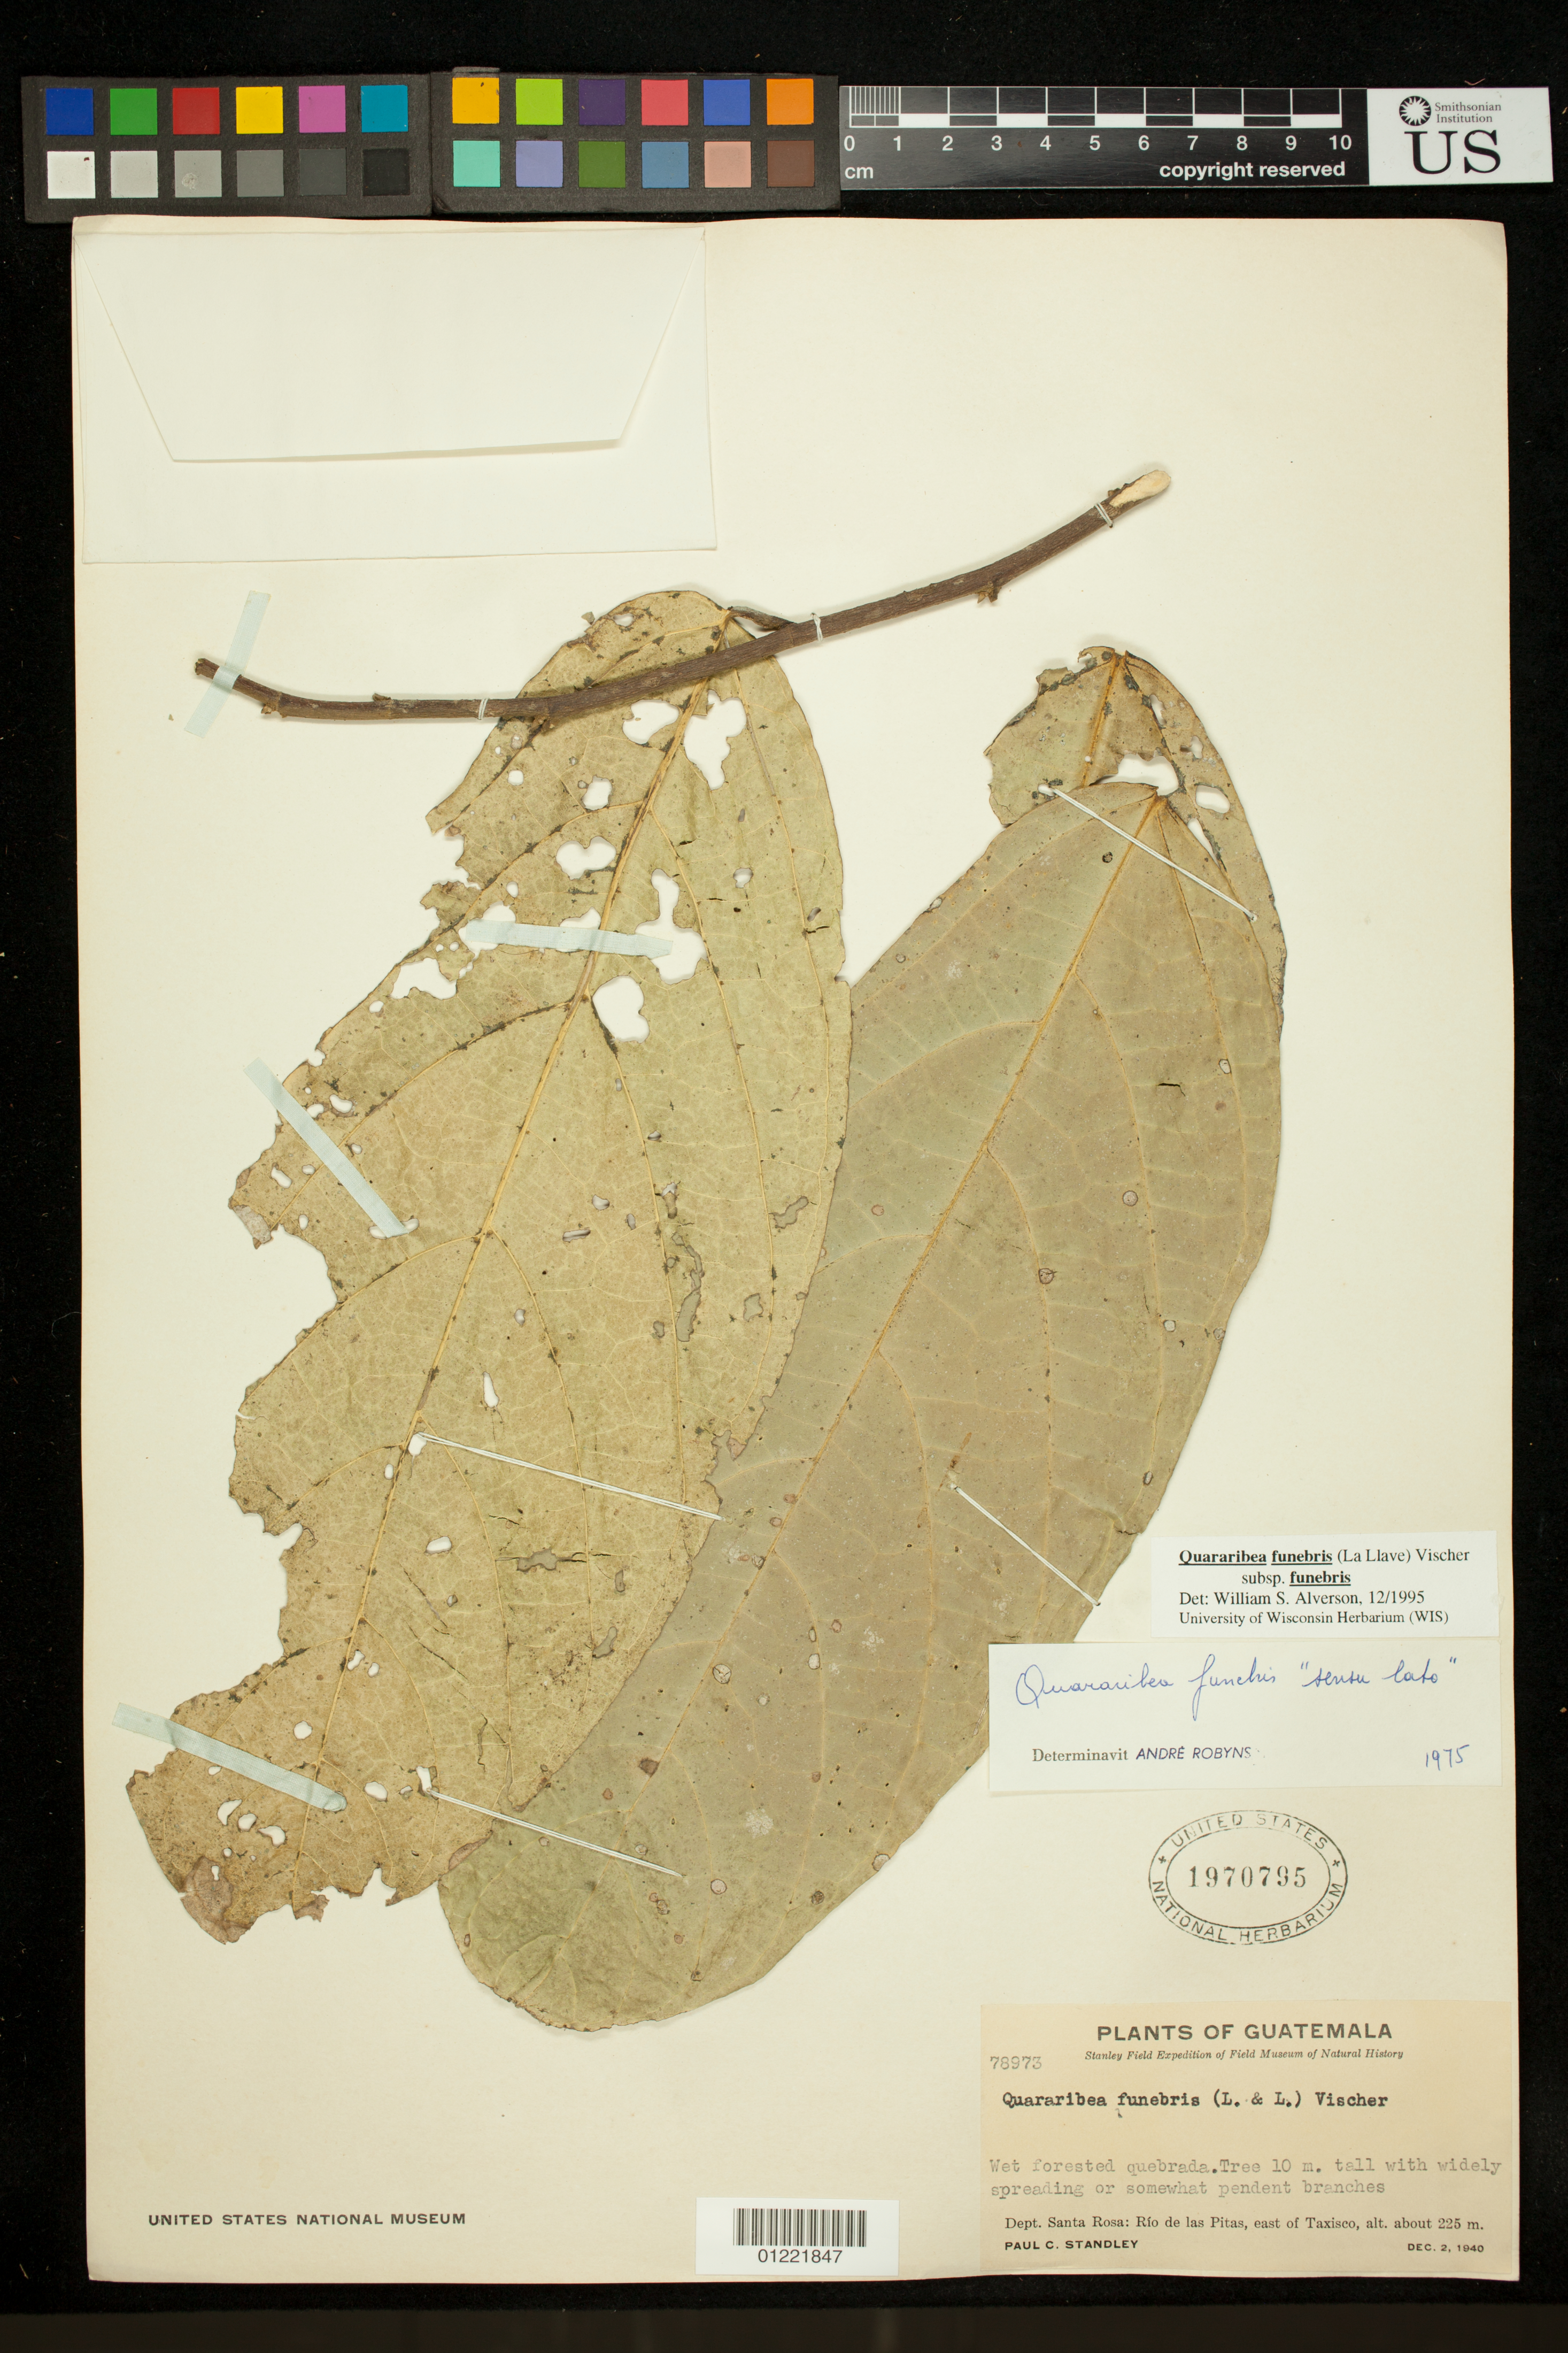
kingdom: Plantae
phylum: Tracheophyta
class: Magnoliopsida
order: Malvales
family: Malvaceae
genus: Quararibea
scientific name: Quararibea funebris subsp. funebris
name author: (La Llave) Vischer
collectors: P. C. Standley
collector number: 78973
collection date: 1940-12-02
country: Guatemala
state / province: Santa Rosa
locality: Rio de las Pitas, east of Taxisco, wet forested quebrada.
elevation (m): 225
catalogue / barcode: US 1970795